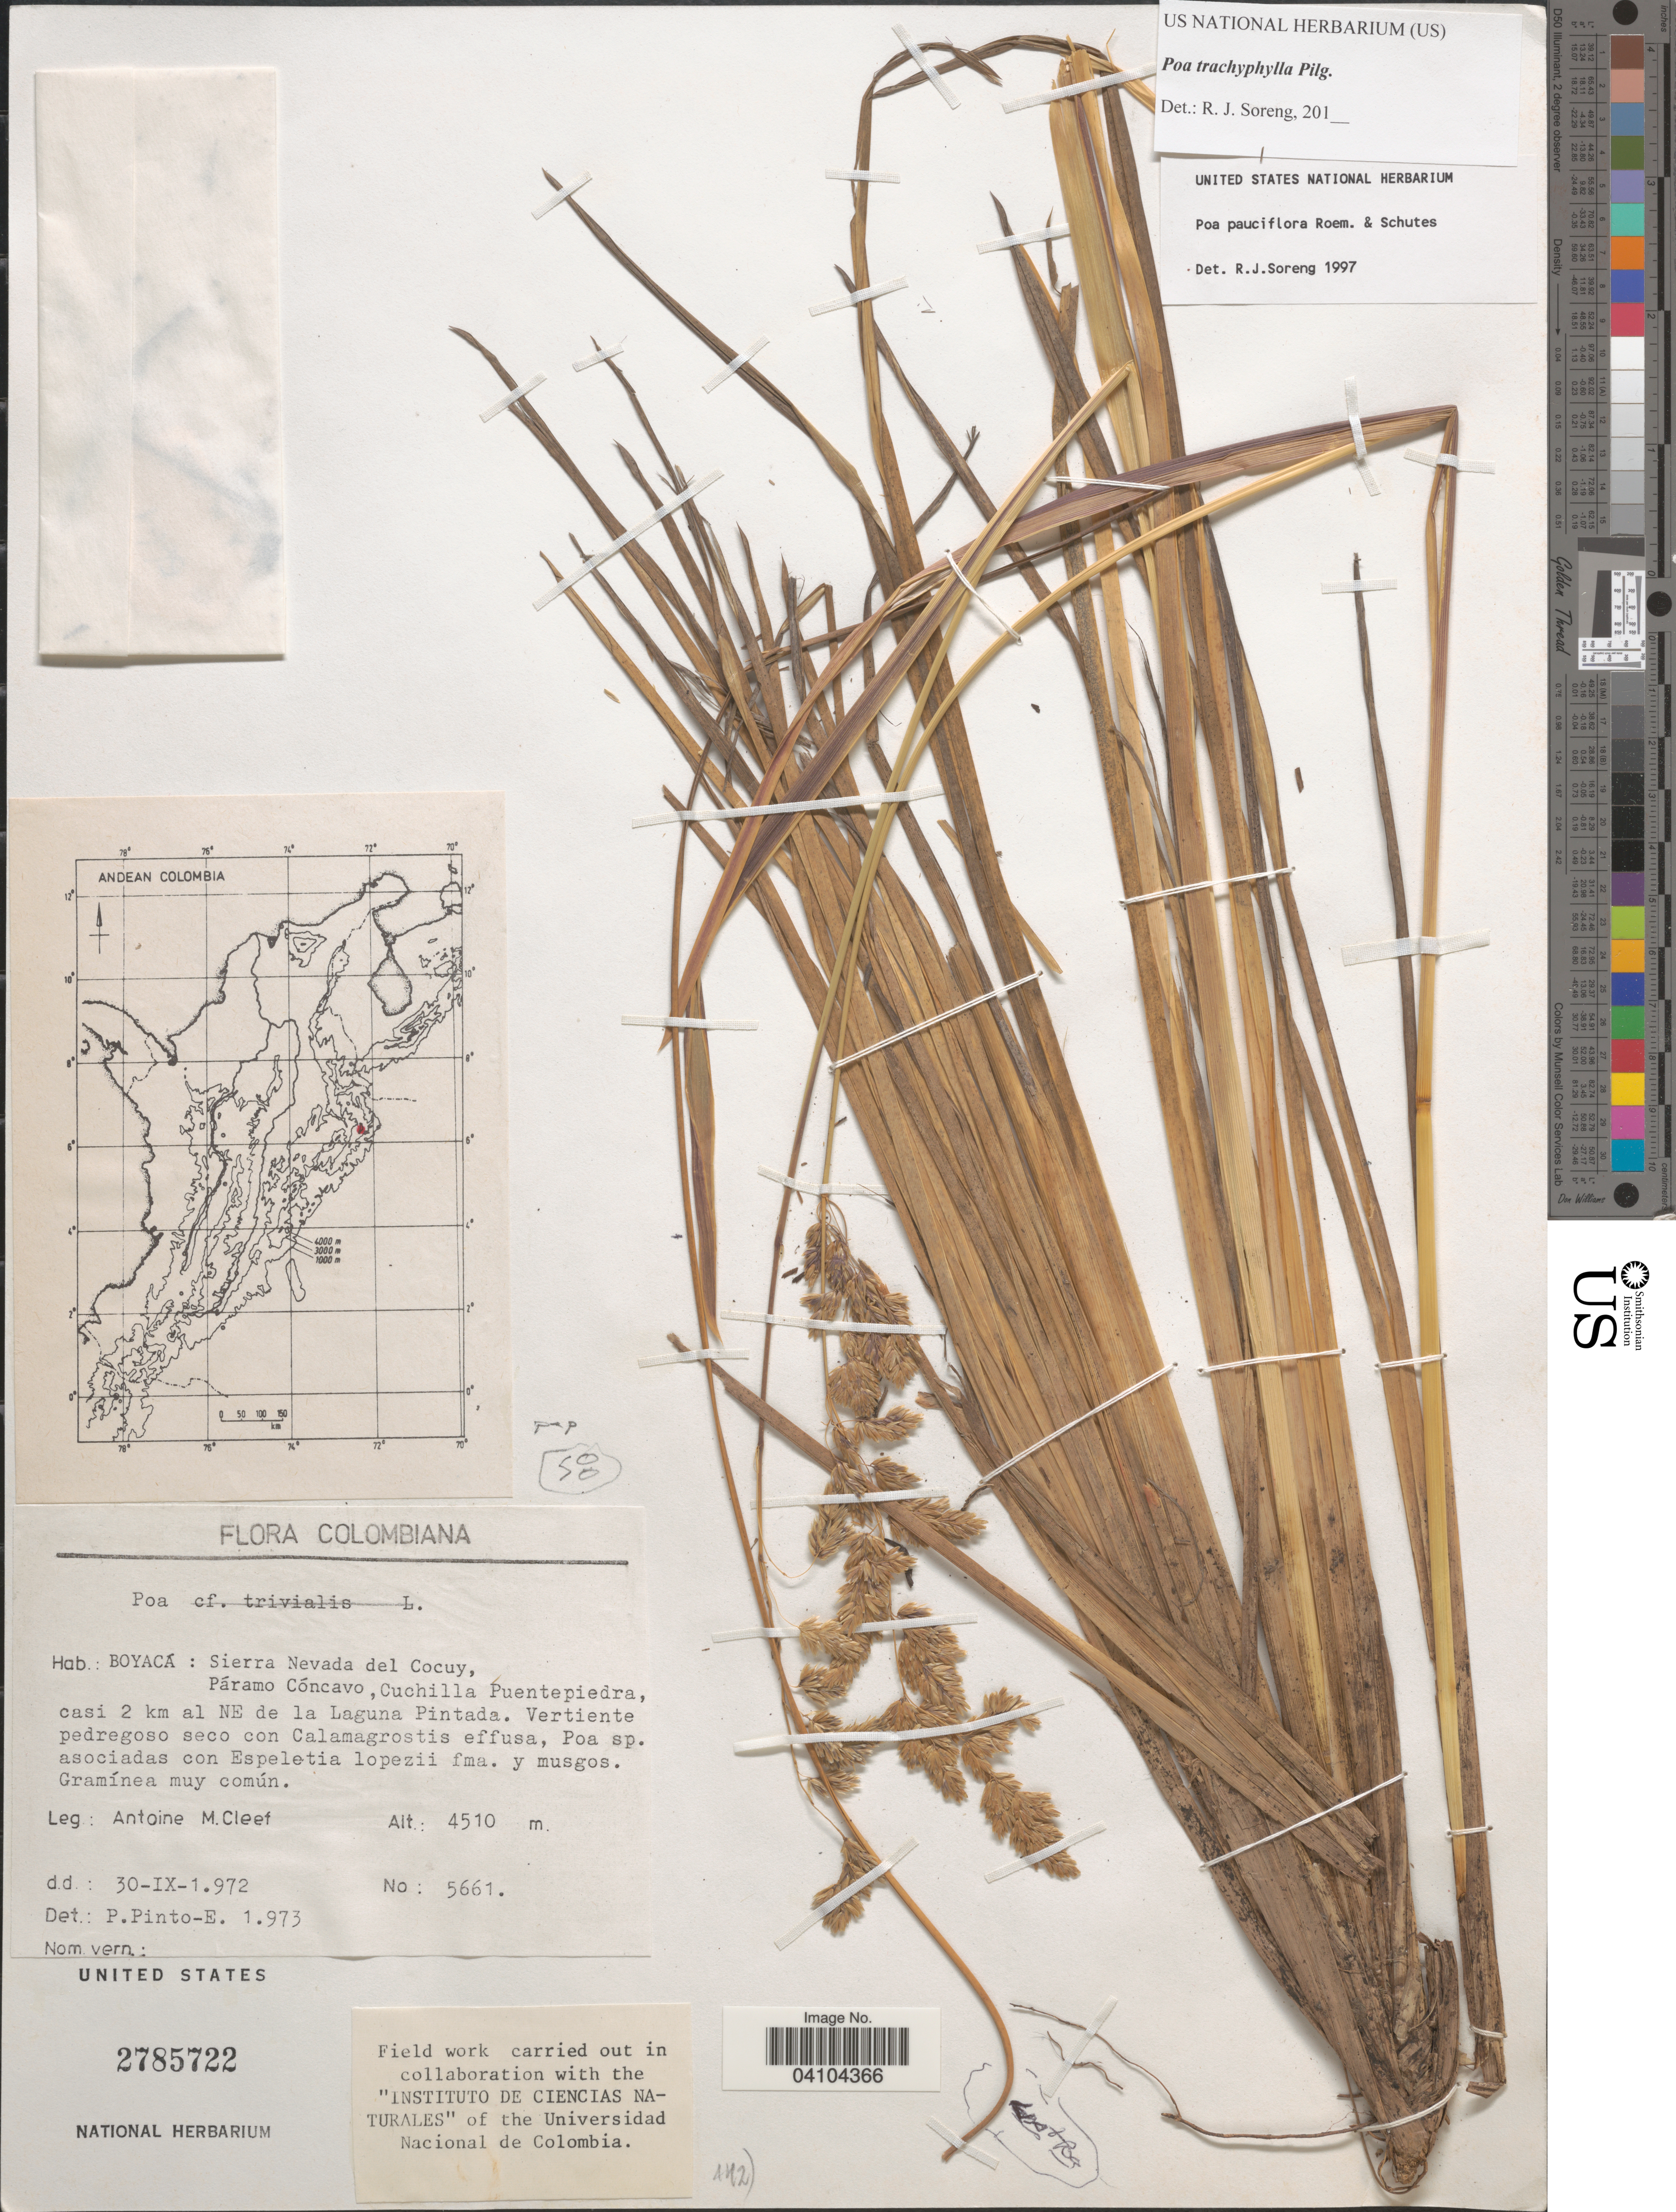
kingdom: Plantae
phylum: Tracheophyta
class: Liliopsida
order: Poales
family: Poaceae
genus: Poa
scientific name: Poa trachyphylla Hack., nom. illeg.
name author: Hack.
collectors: A. M. Cleef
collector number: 5661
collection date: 1972-09-30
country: Colombia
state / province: Boyacá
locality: Sierra Nevada del Cocuy, Páramo Cóncavo, Cuchilla Puentepiedra, casi 2 km al NE de la Laguna Pintada.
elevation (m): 4510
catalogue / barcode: US 2785722